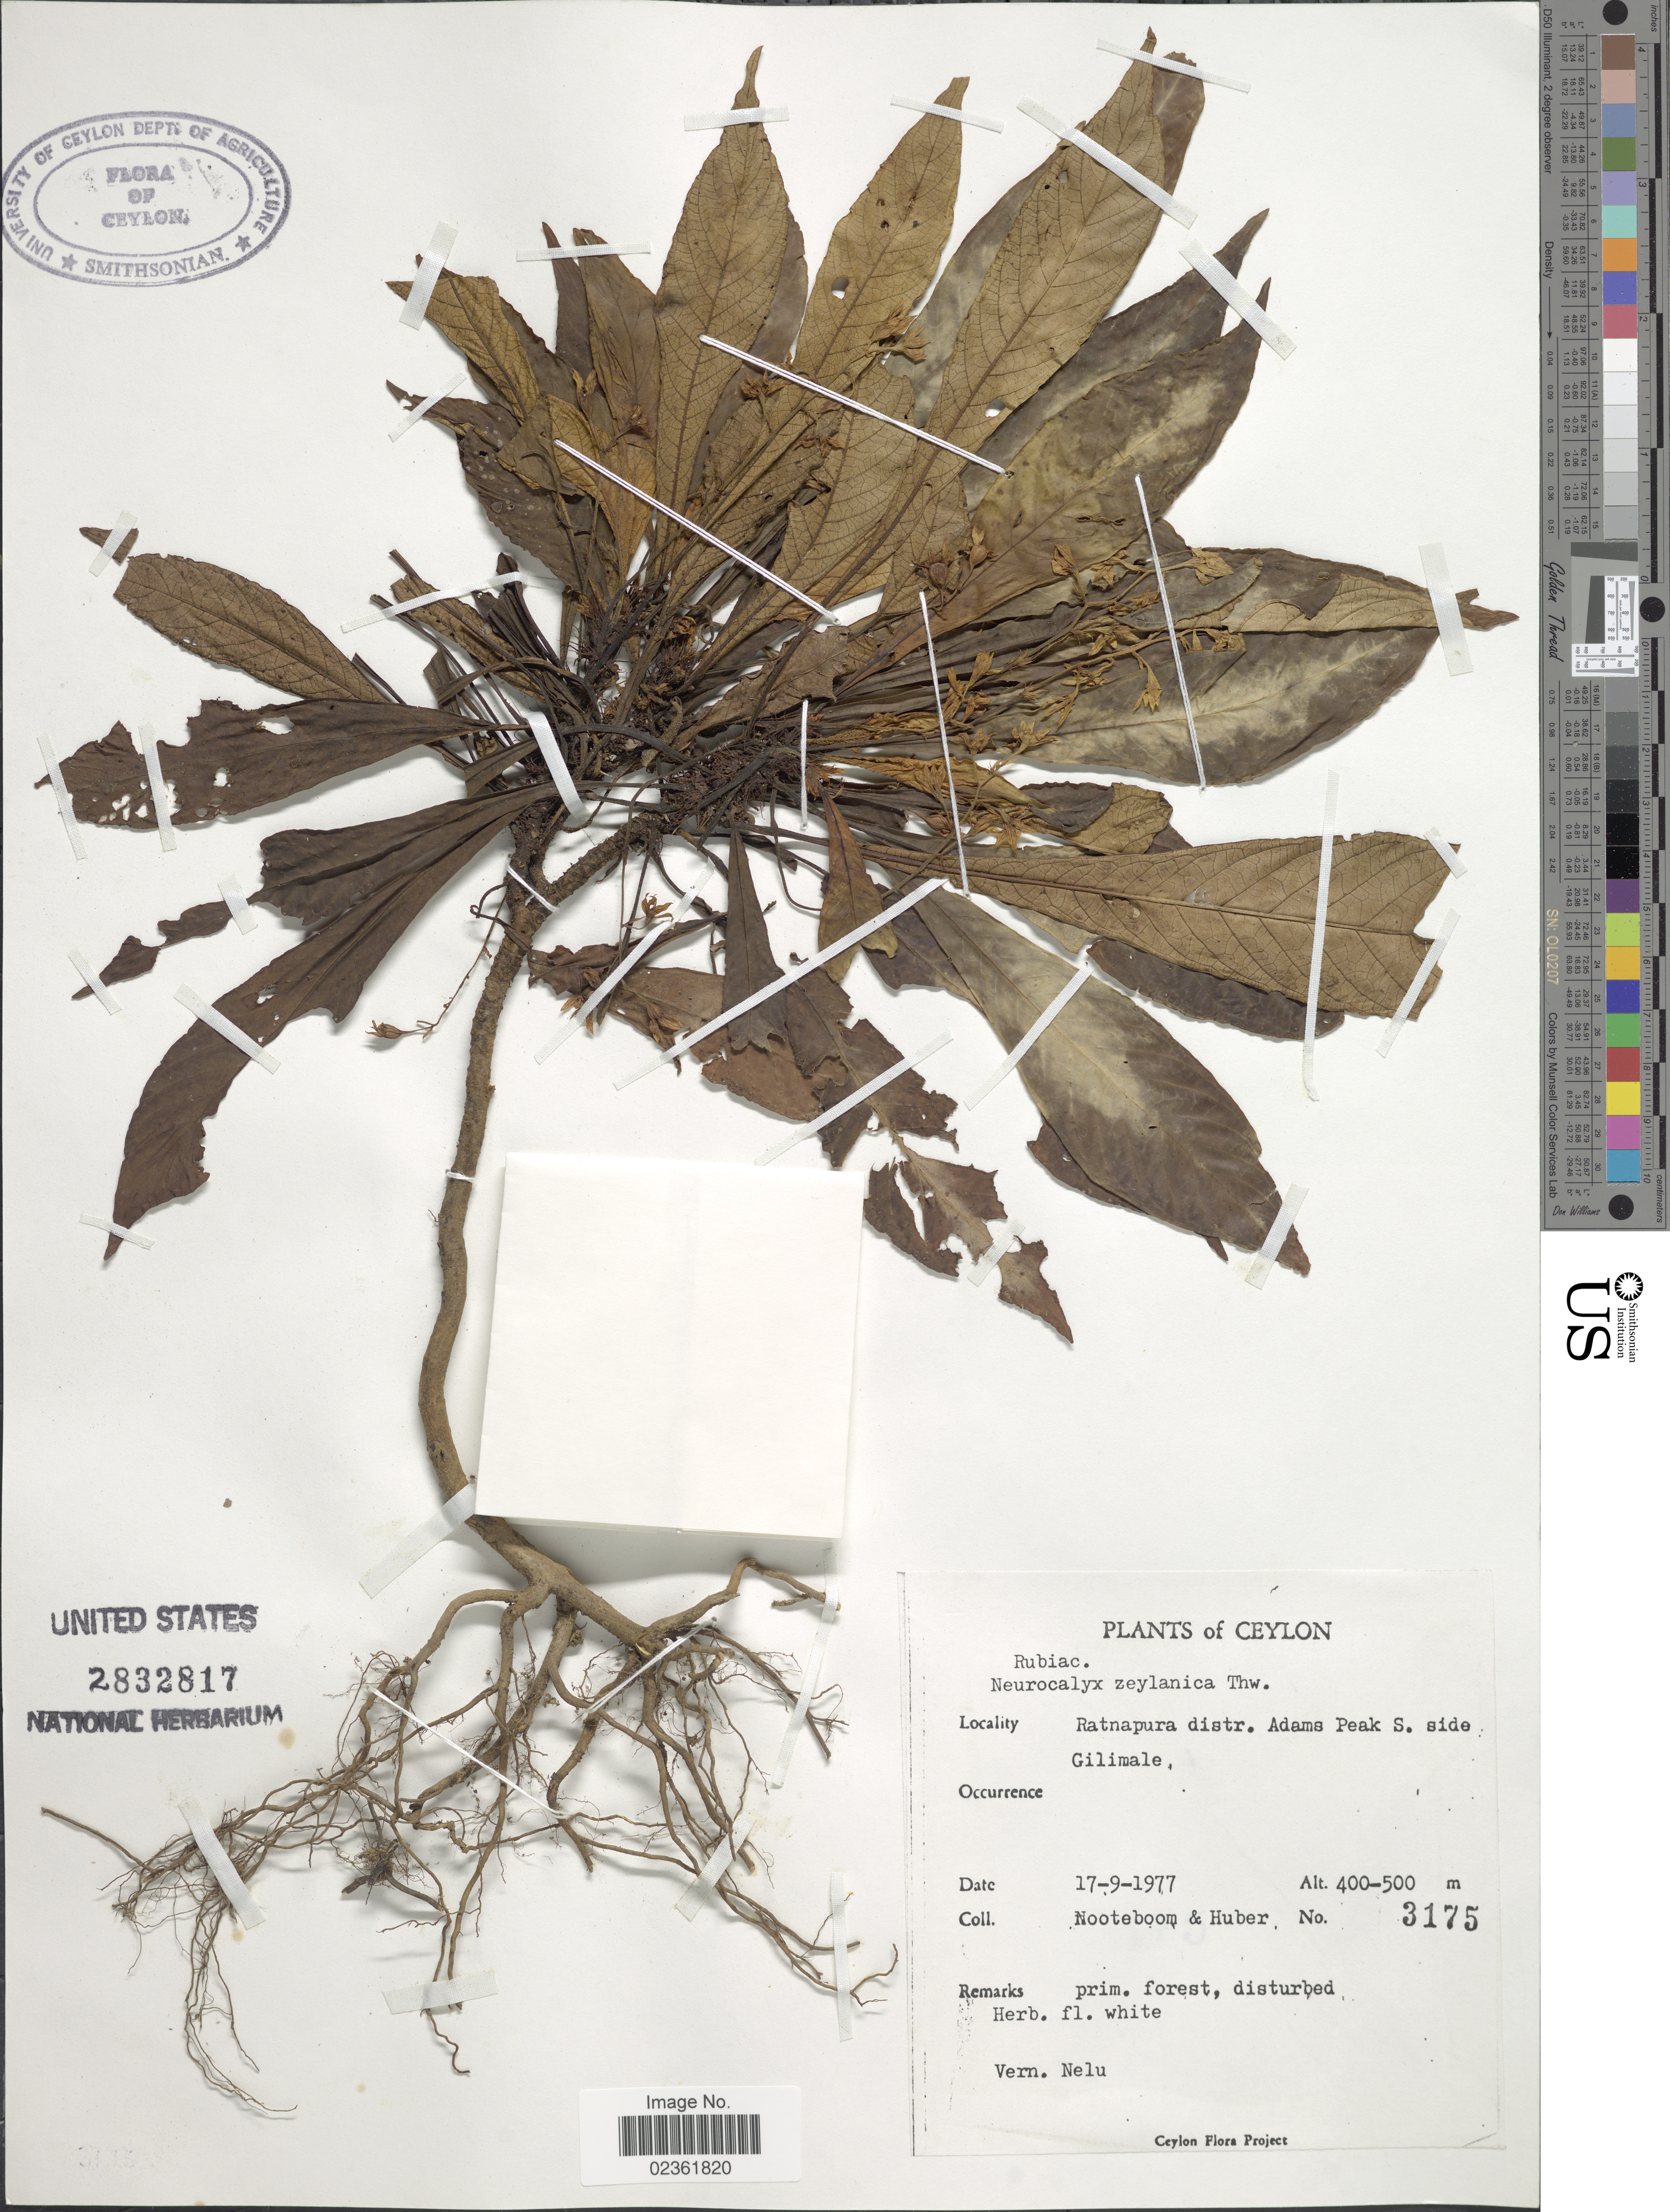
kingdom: Plantae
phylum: Tracheophyta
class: Magnoliopsida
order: Gentianales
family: Rubiaceae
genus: Neurocalyx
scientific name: Neurocalyx zeylanicus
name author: Hook.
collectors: Nooteboom, -- & Huber, --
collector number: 3175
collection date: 1977-09-17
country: Sri Lanka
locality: Ceylon, Ratnapura distr. Adams Peak S. side Gilimale.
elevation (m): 400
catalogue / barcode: US 2832817